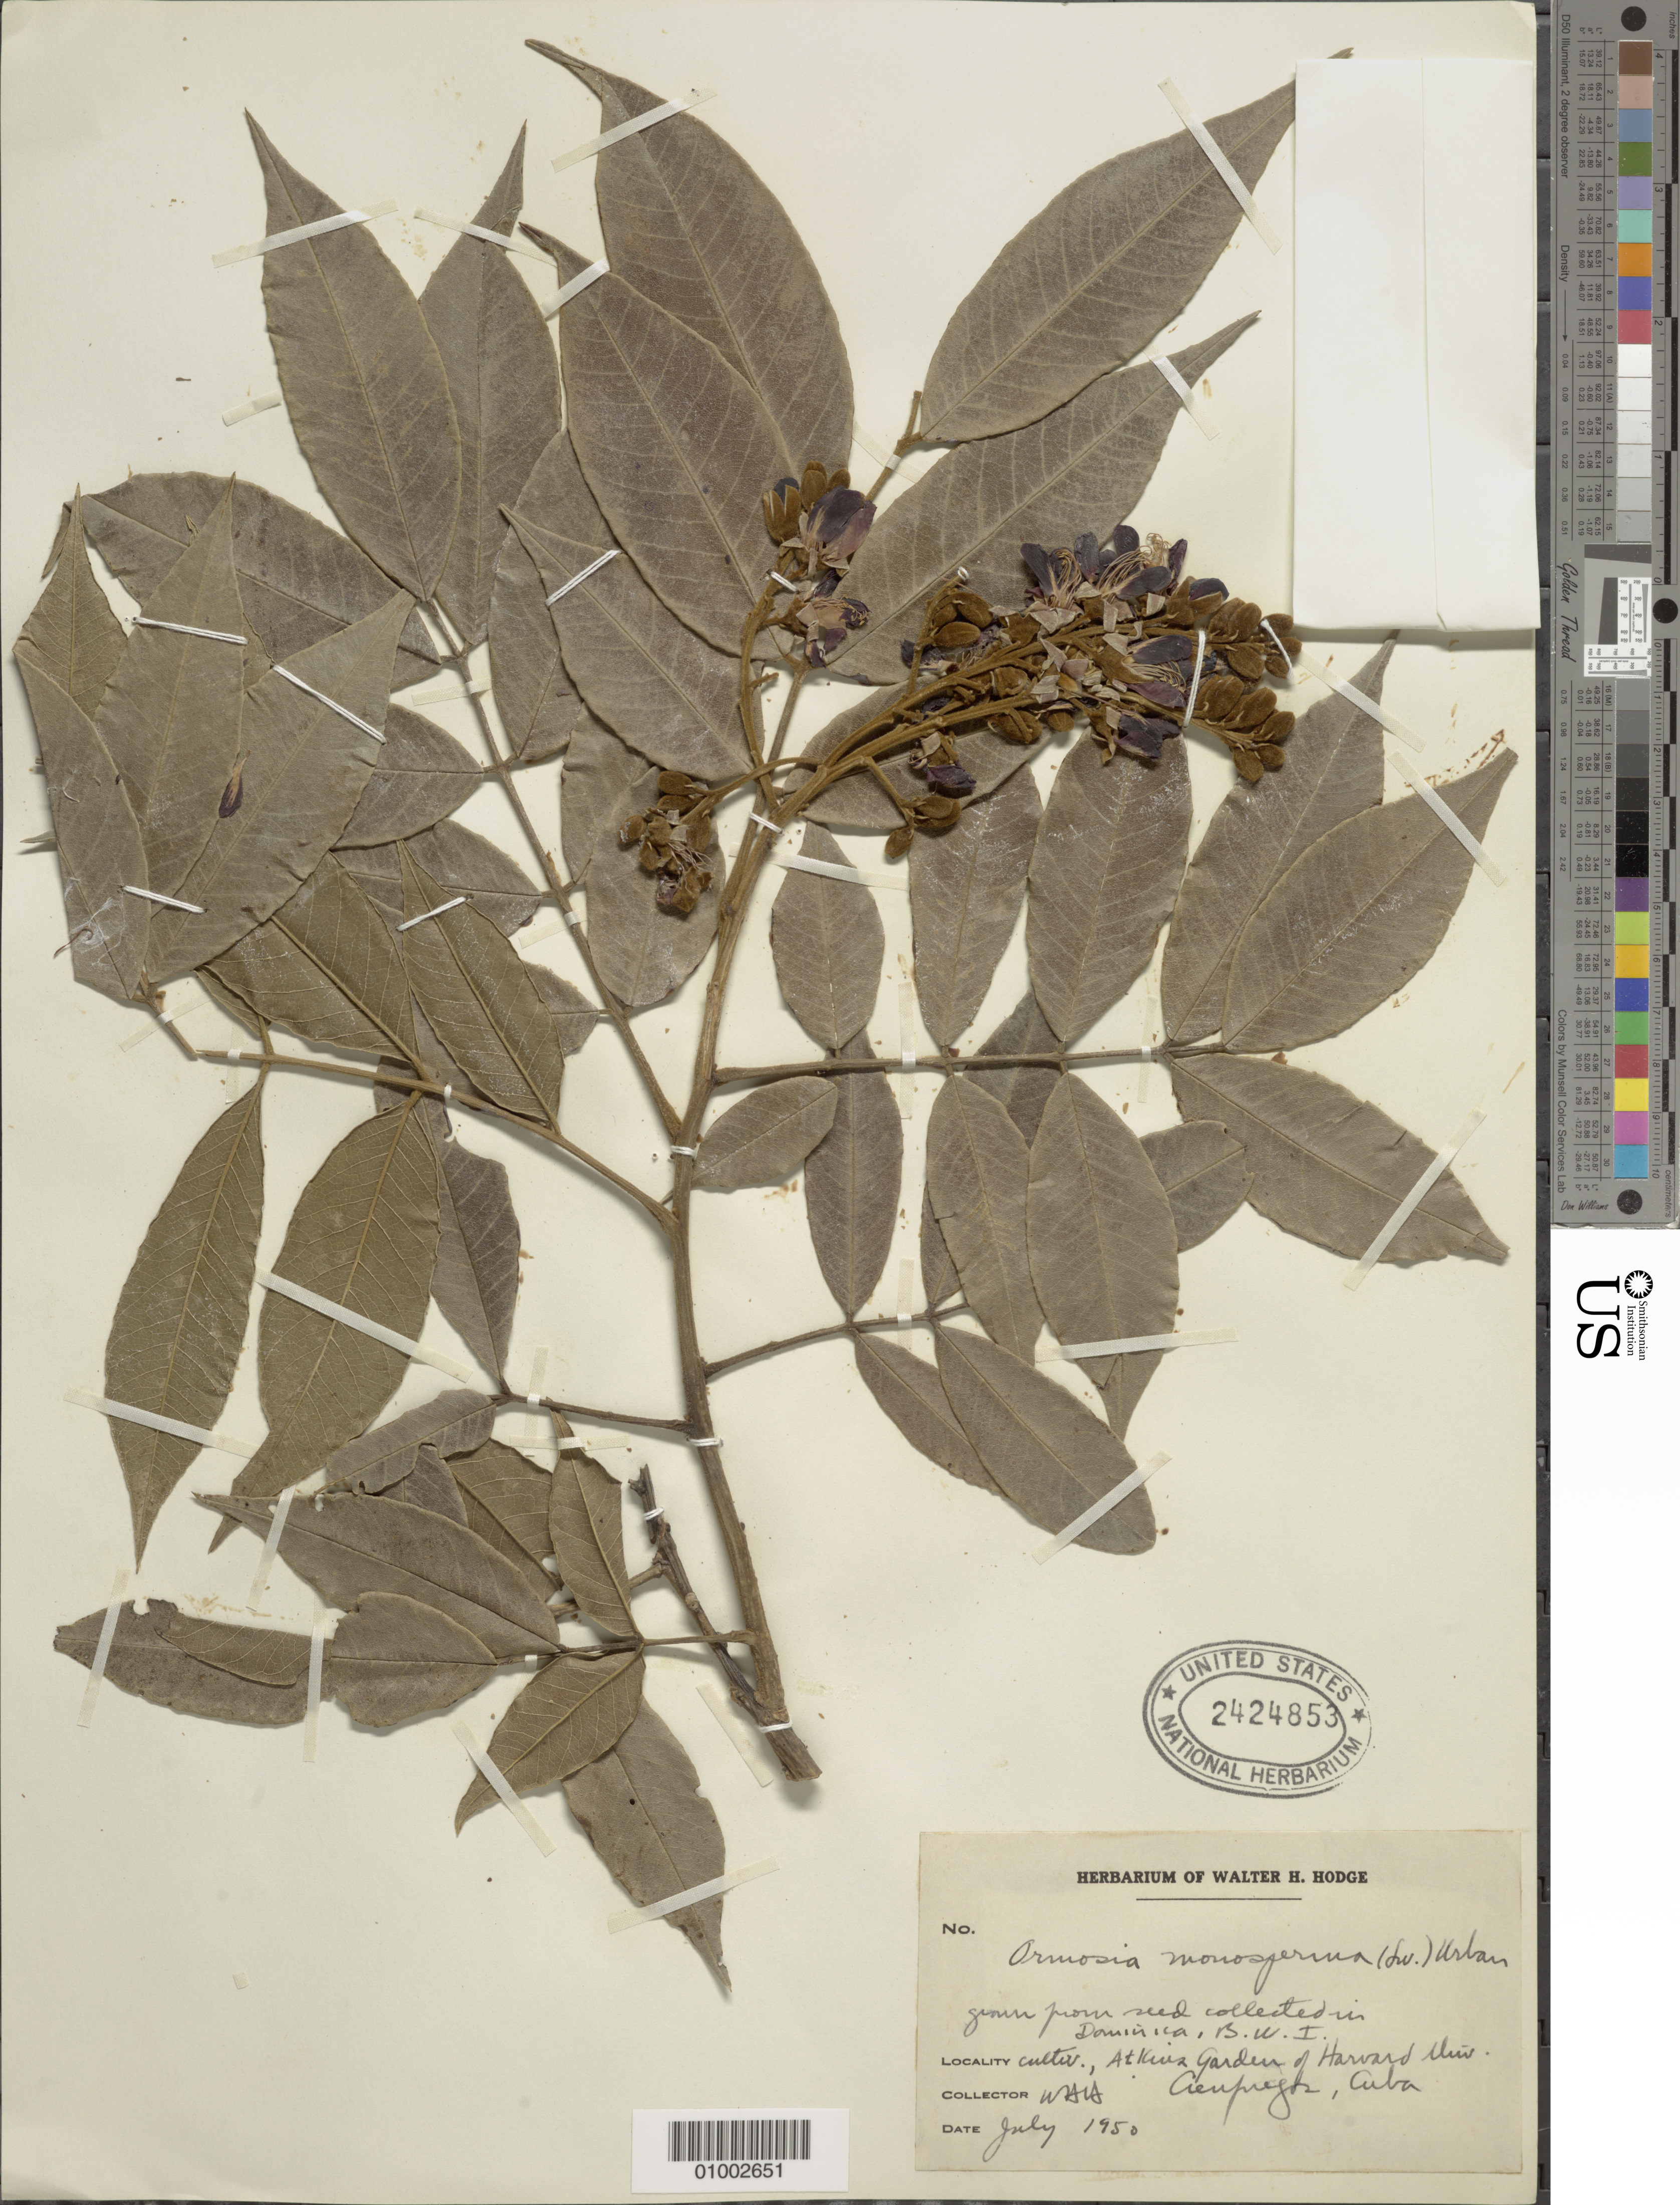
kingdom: Plantae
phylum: Tracheophyta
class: Magnoliopsida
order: Fabales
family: Fabaceae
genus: Ormosia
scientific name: Ormosia monosperma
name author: (Sw.) Urb.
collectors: W. Hodge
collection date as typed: Jul 1950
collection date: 1950-07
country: Dominica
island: Dominica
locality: Atkins Garden of Harvard University, Cienfugos, Cuba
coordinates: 0 N, 0 E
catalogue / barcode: US 2424853